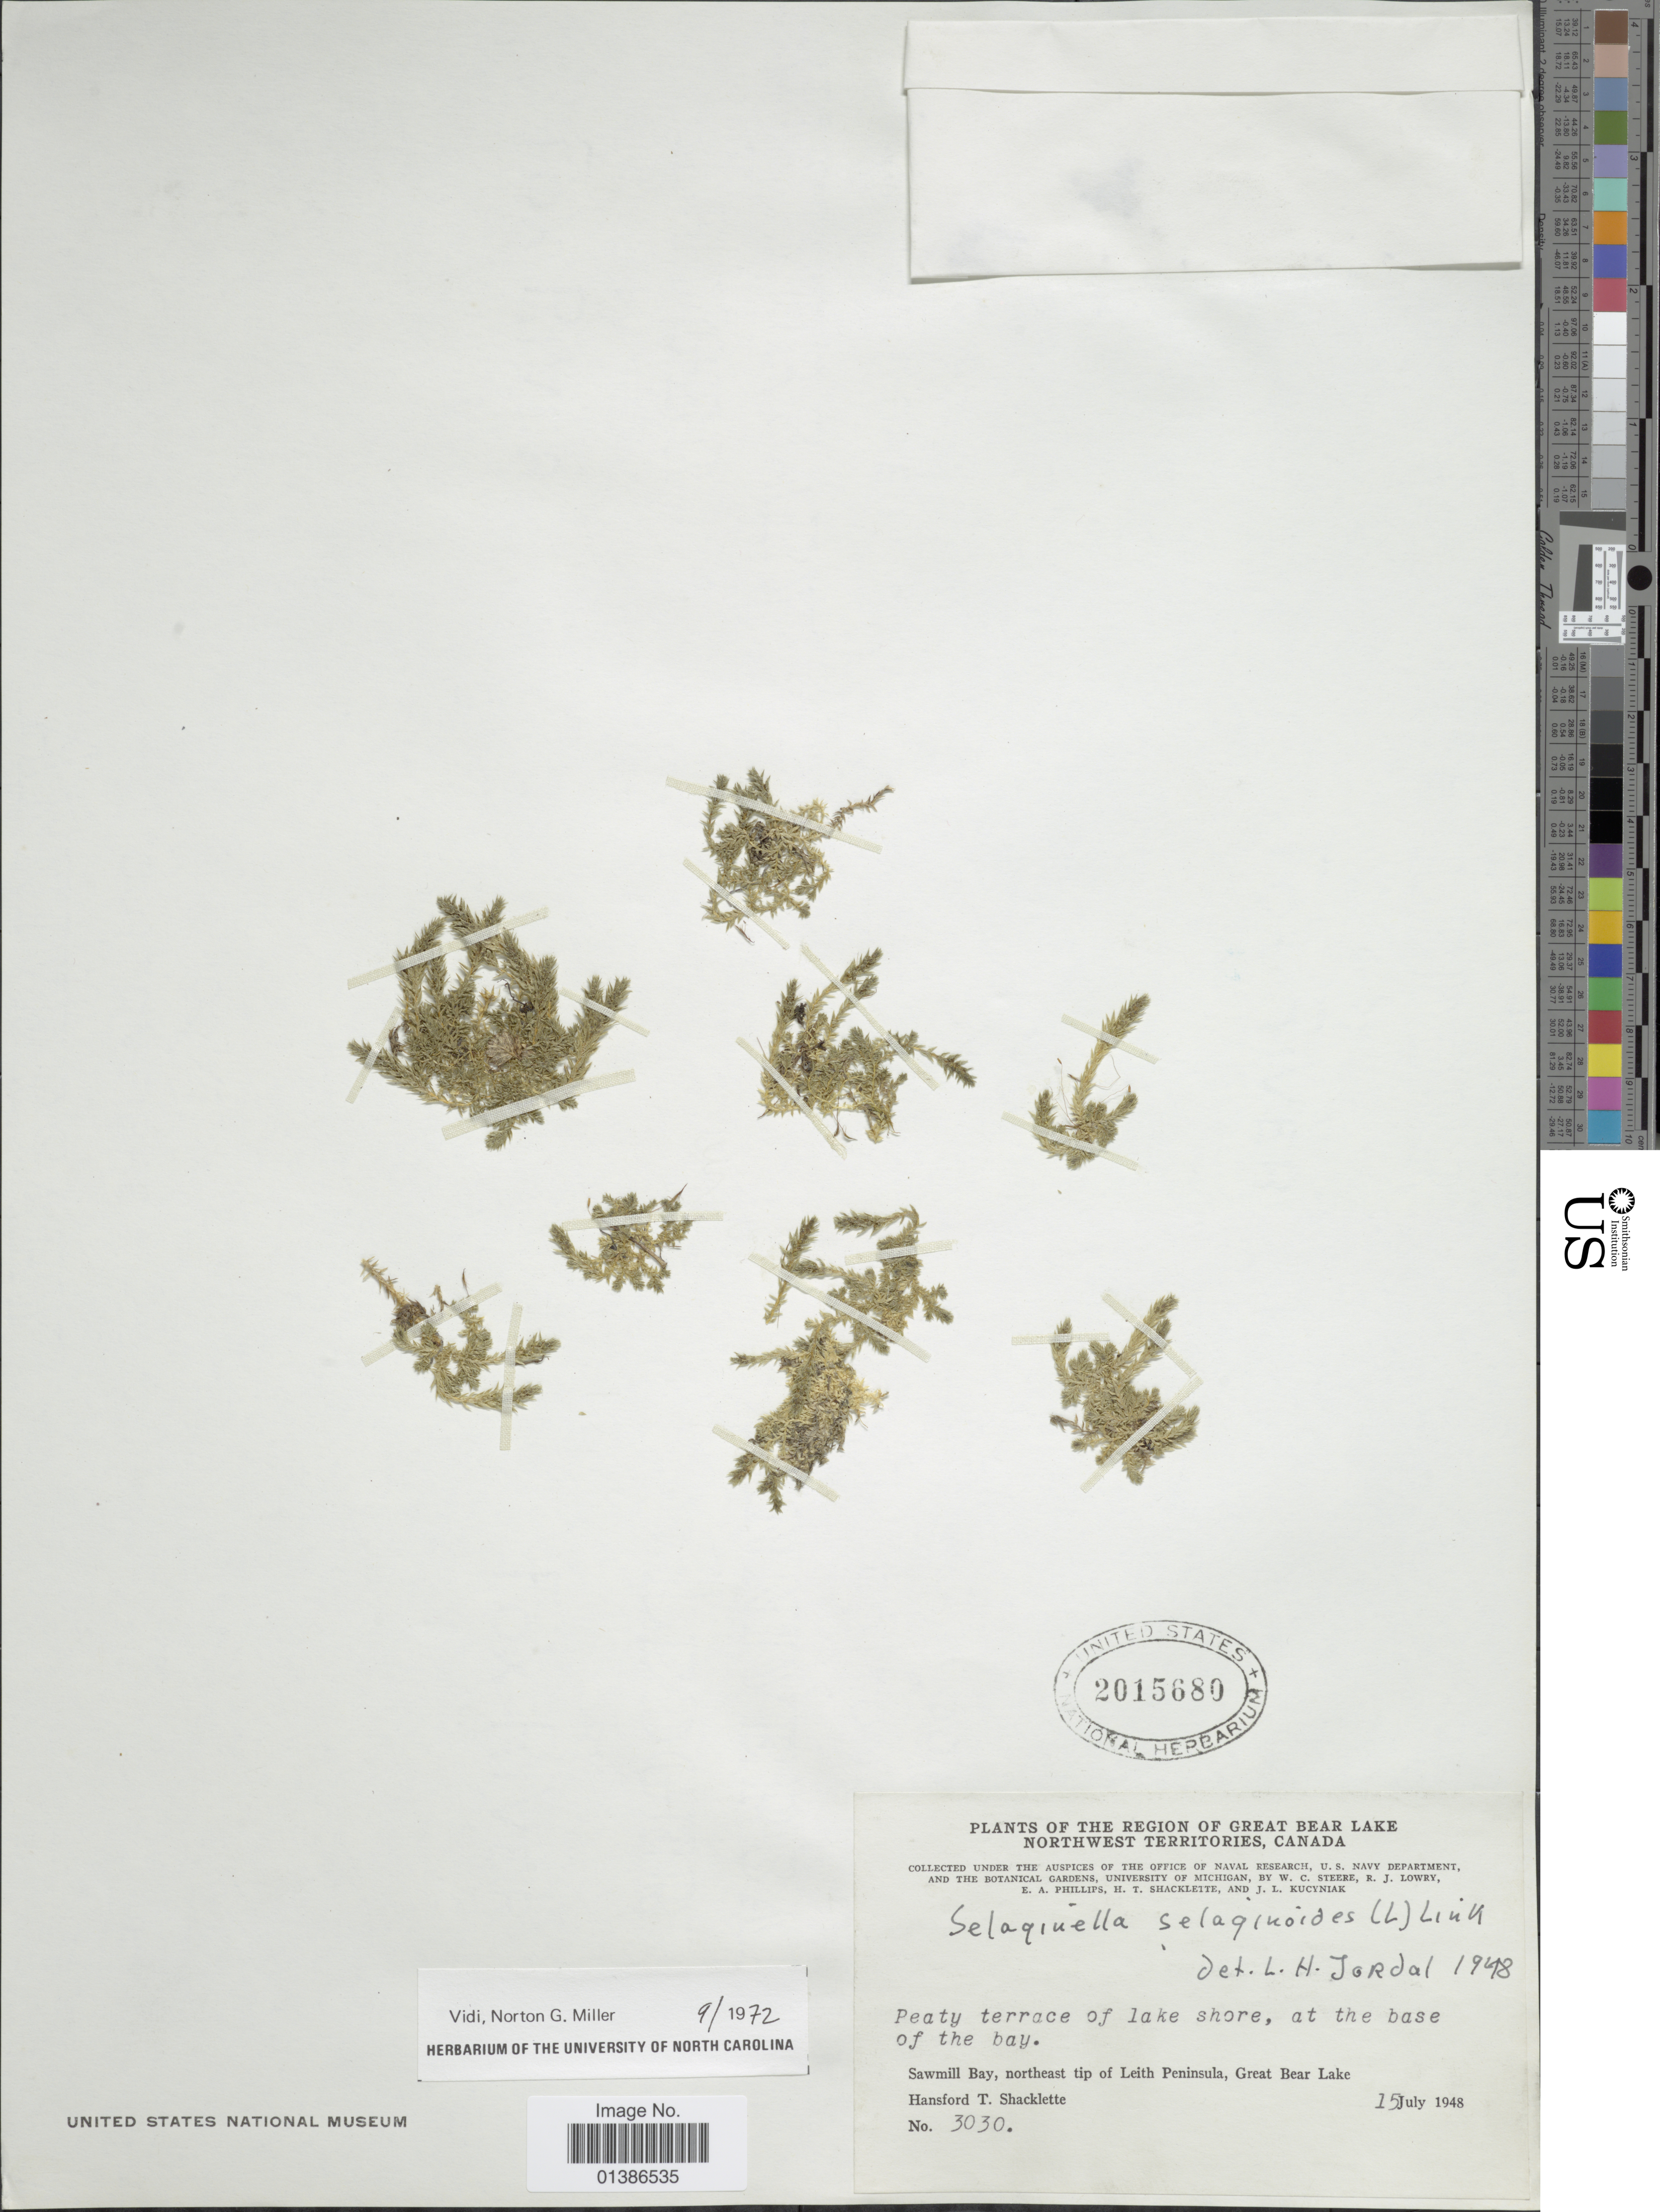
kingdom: Plantae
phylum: Tracheophyta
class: Lycopodiopsida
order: Selaginellales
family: Selaginellaceae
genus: Selaginella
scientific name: Selaginella selaginoides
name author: (L.) Link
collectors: H. Shacklette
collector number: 3030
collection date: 1948-07-15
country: Canada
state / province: Northwest Territories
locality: Region of Great Bear Lake, Sawmill Bay, northeast tip of Leith Peninsula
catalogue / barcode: US 2015680